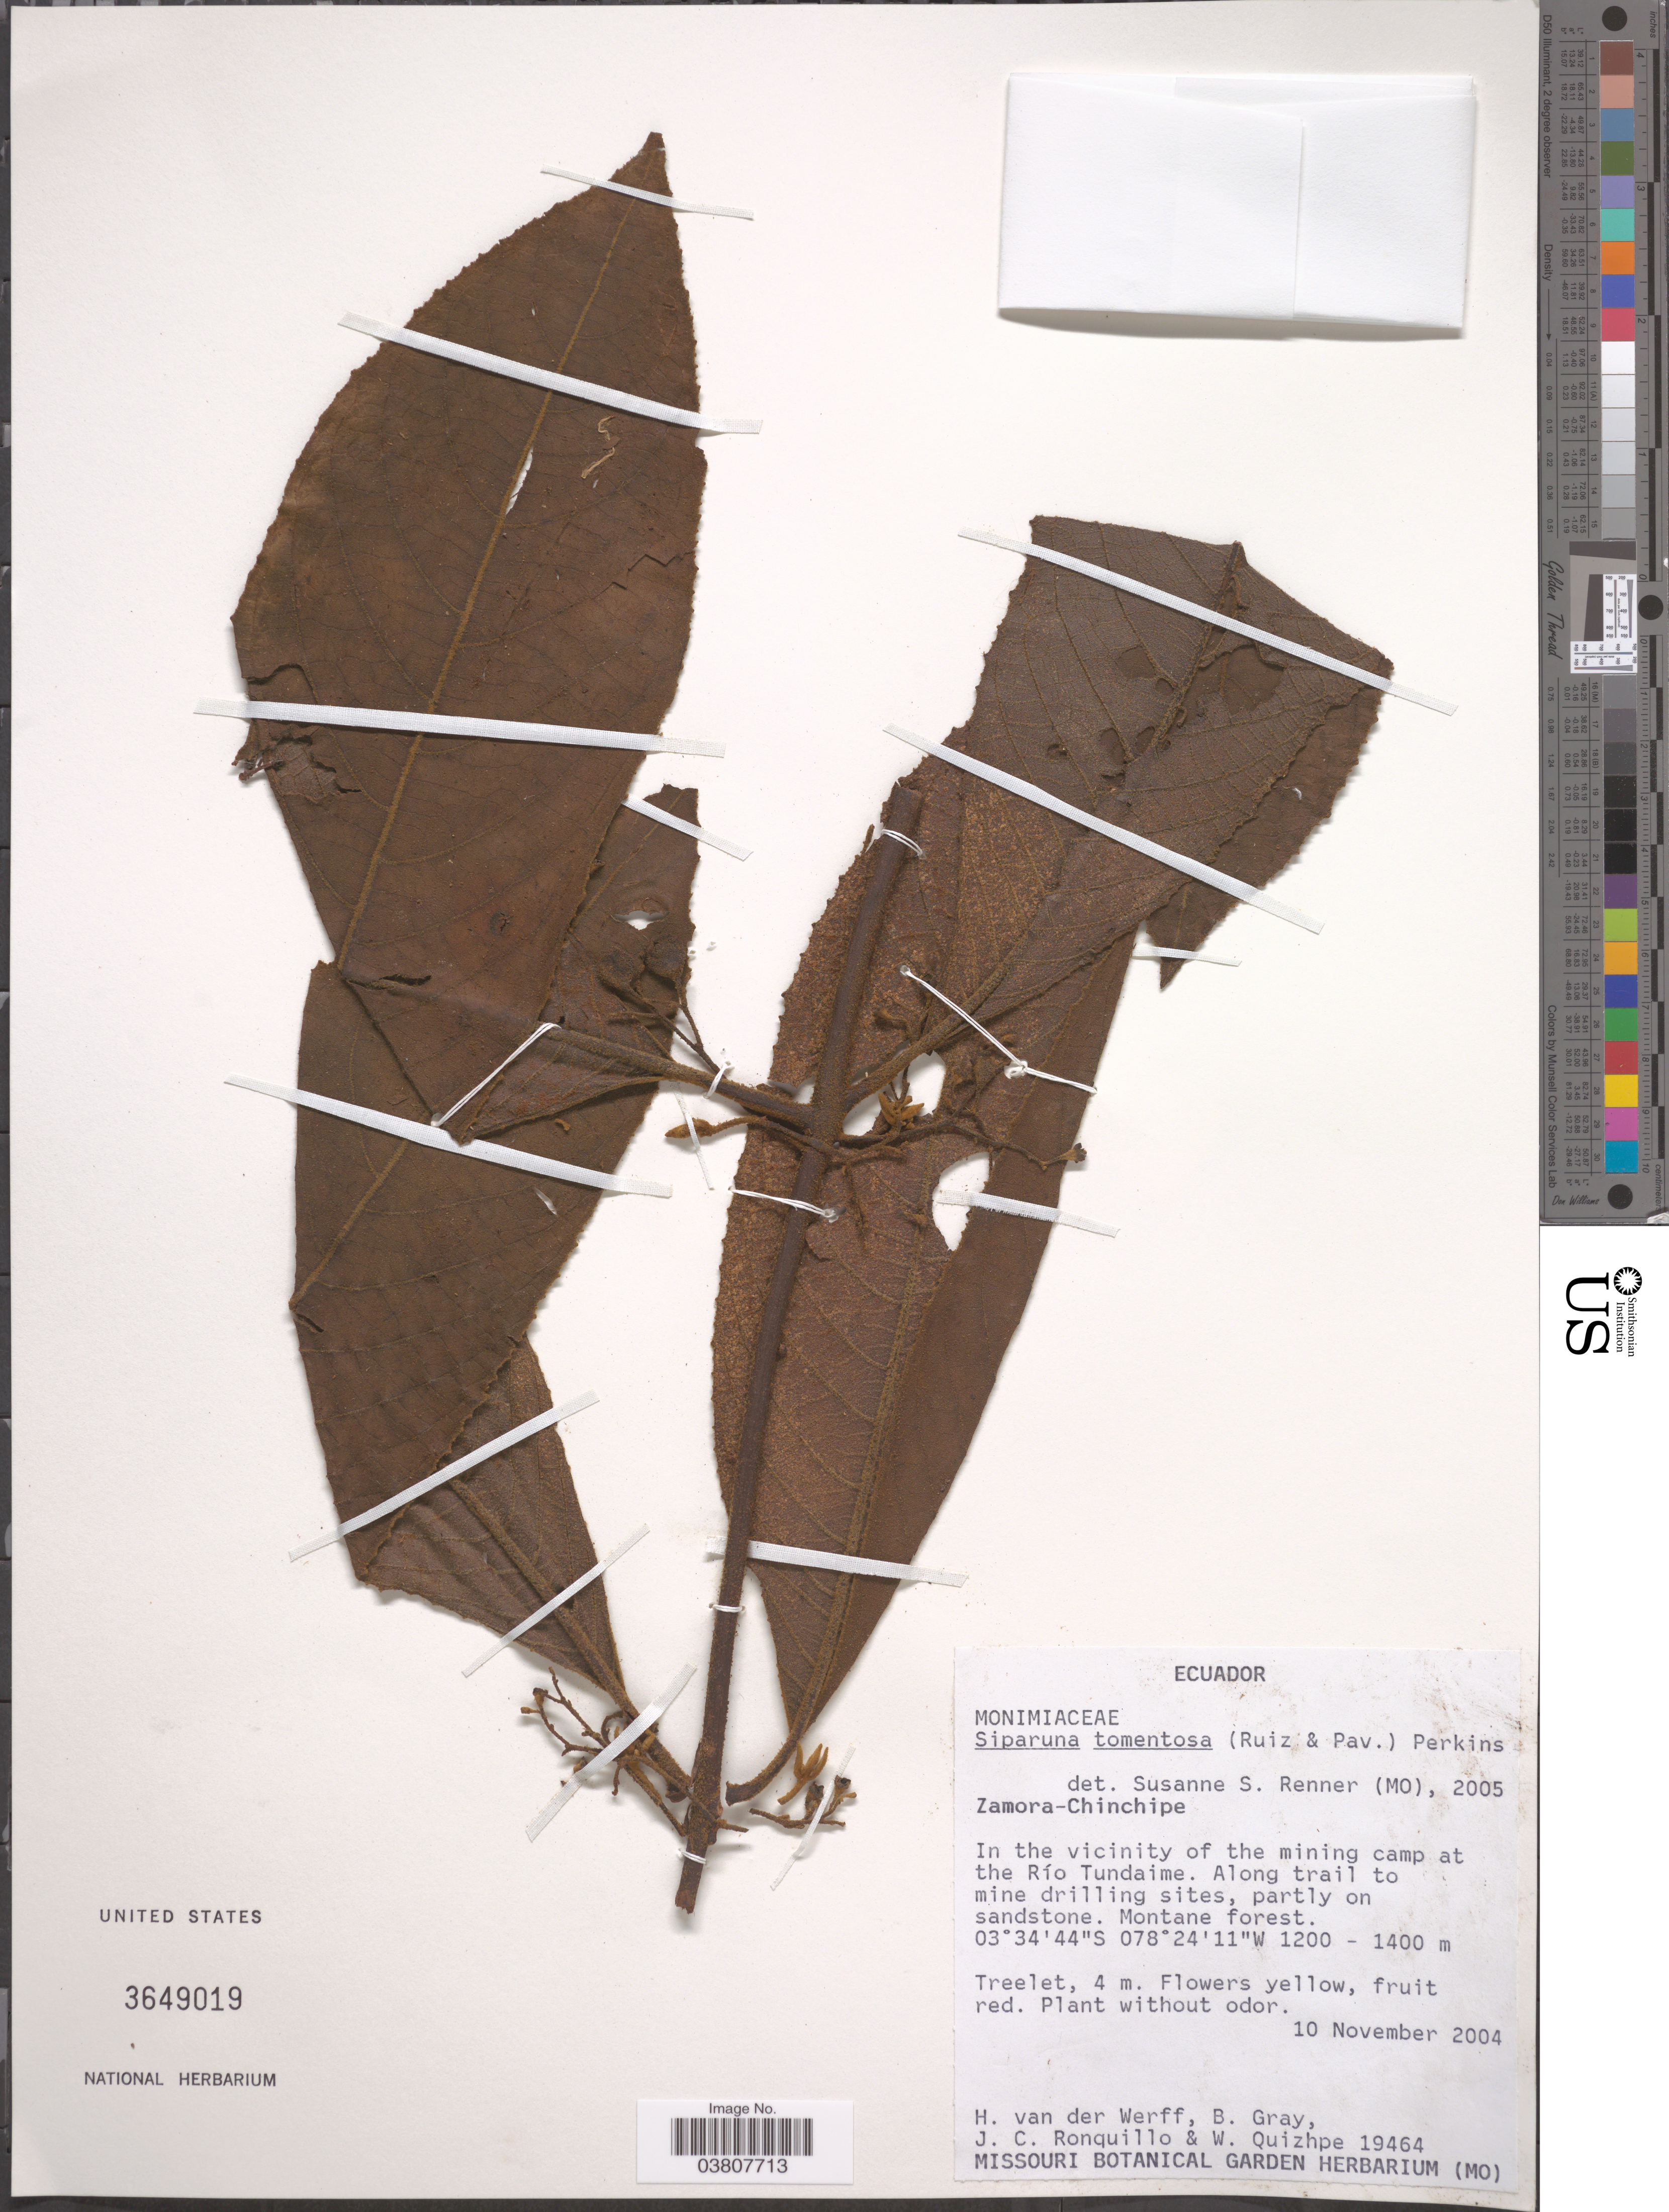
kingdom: Plantae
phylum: Tracheophyta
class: Magnoliopsida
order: Laurales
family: Siparunaceae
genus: Siparuna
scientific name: Siparuna tomentosa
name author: Perkins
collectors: H. van der Werff, B. Gray, J. Ronquillo & W. Quizhpe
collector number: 19464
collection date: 2004-11-10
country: Ecuador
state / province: Zamora-Chinchipe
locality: In the vicinity of the mining camp at the Río Tundaime. Along trail to mine drilling sites, partly on sandstone.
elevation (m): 1200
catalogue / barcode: US 3649019